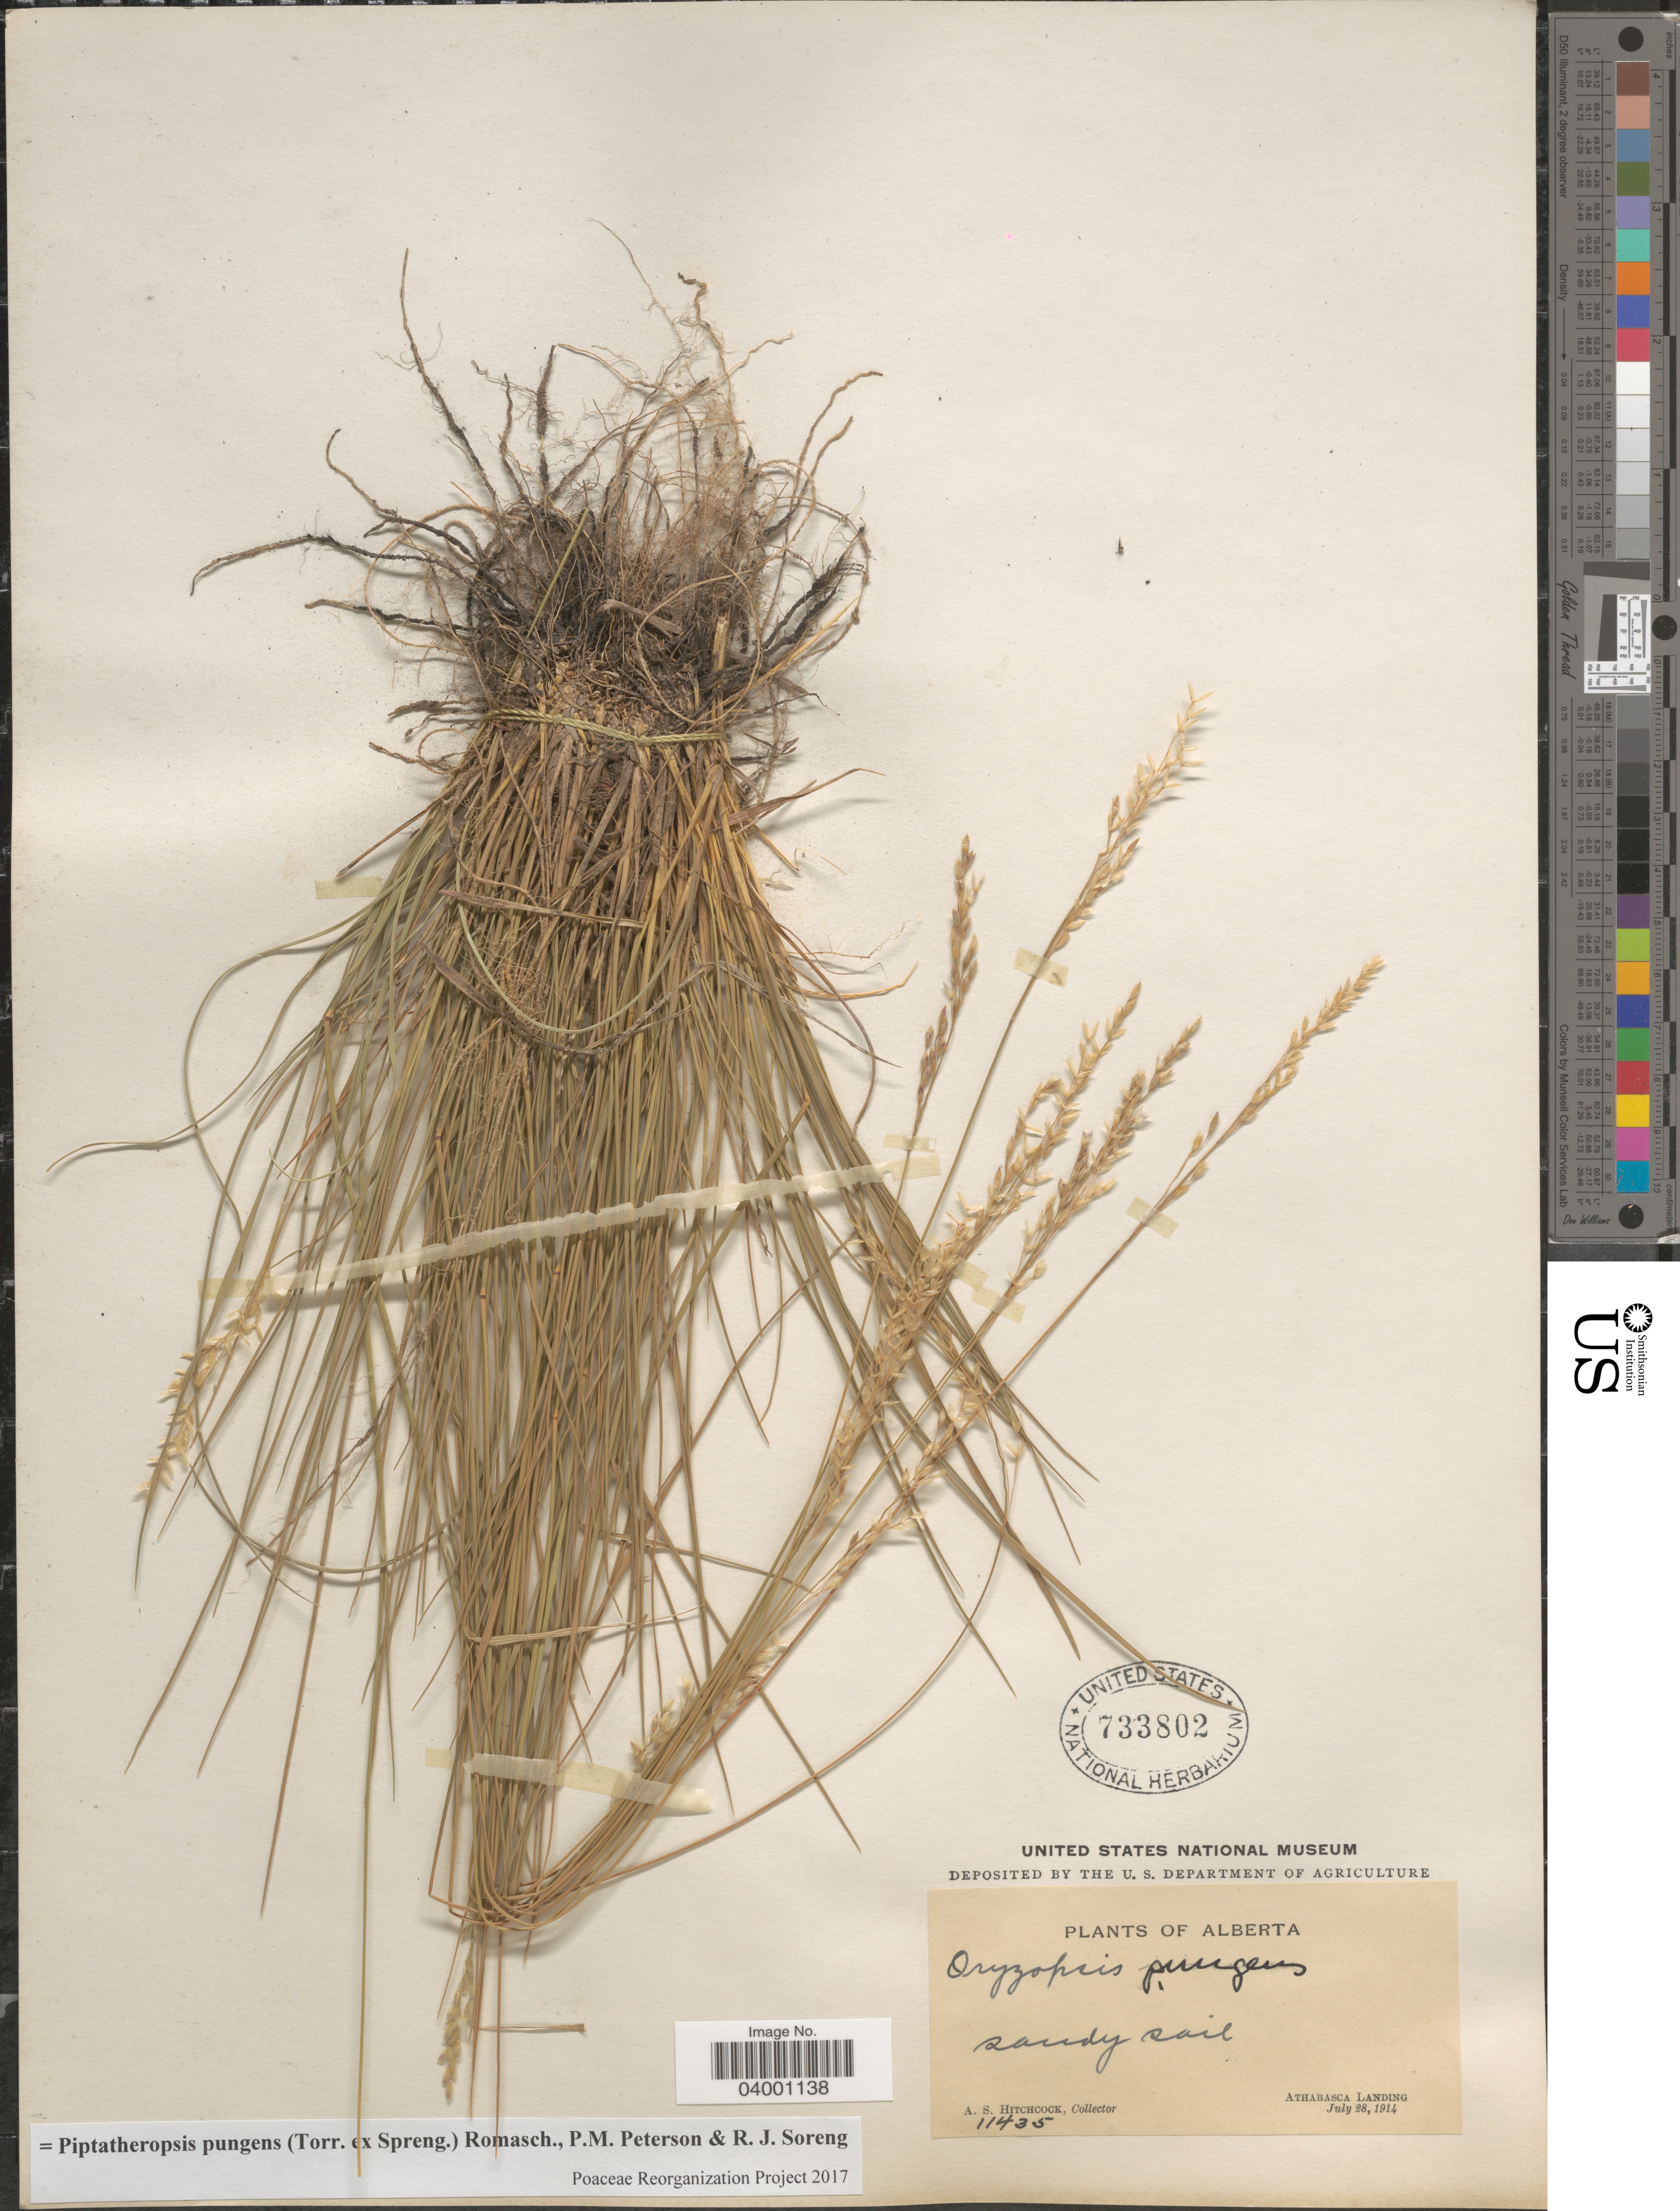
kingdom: Plantae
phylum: Tracheophyta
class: Liliopsida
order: Poales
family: Poaceae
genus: Piptatheropsis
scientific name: Piptatheropsis pungens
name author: (Torr. ex Spreng.) Romasch. et al.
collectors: A. S. Hitchcock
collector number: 11435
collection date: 1914-07-28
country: Canada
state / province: Alberta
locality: Athabasca Landing.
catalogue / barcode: US 733802